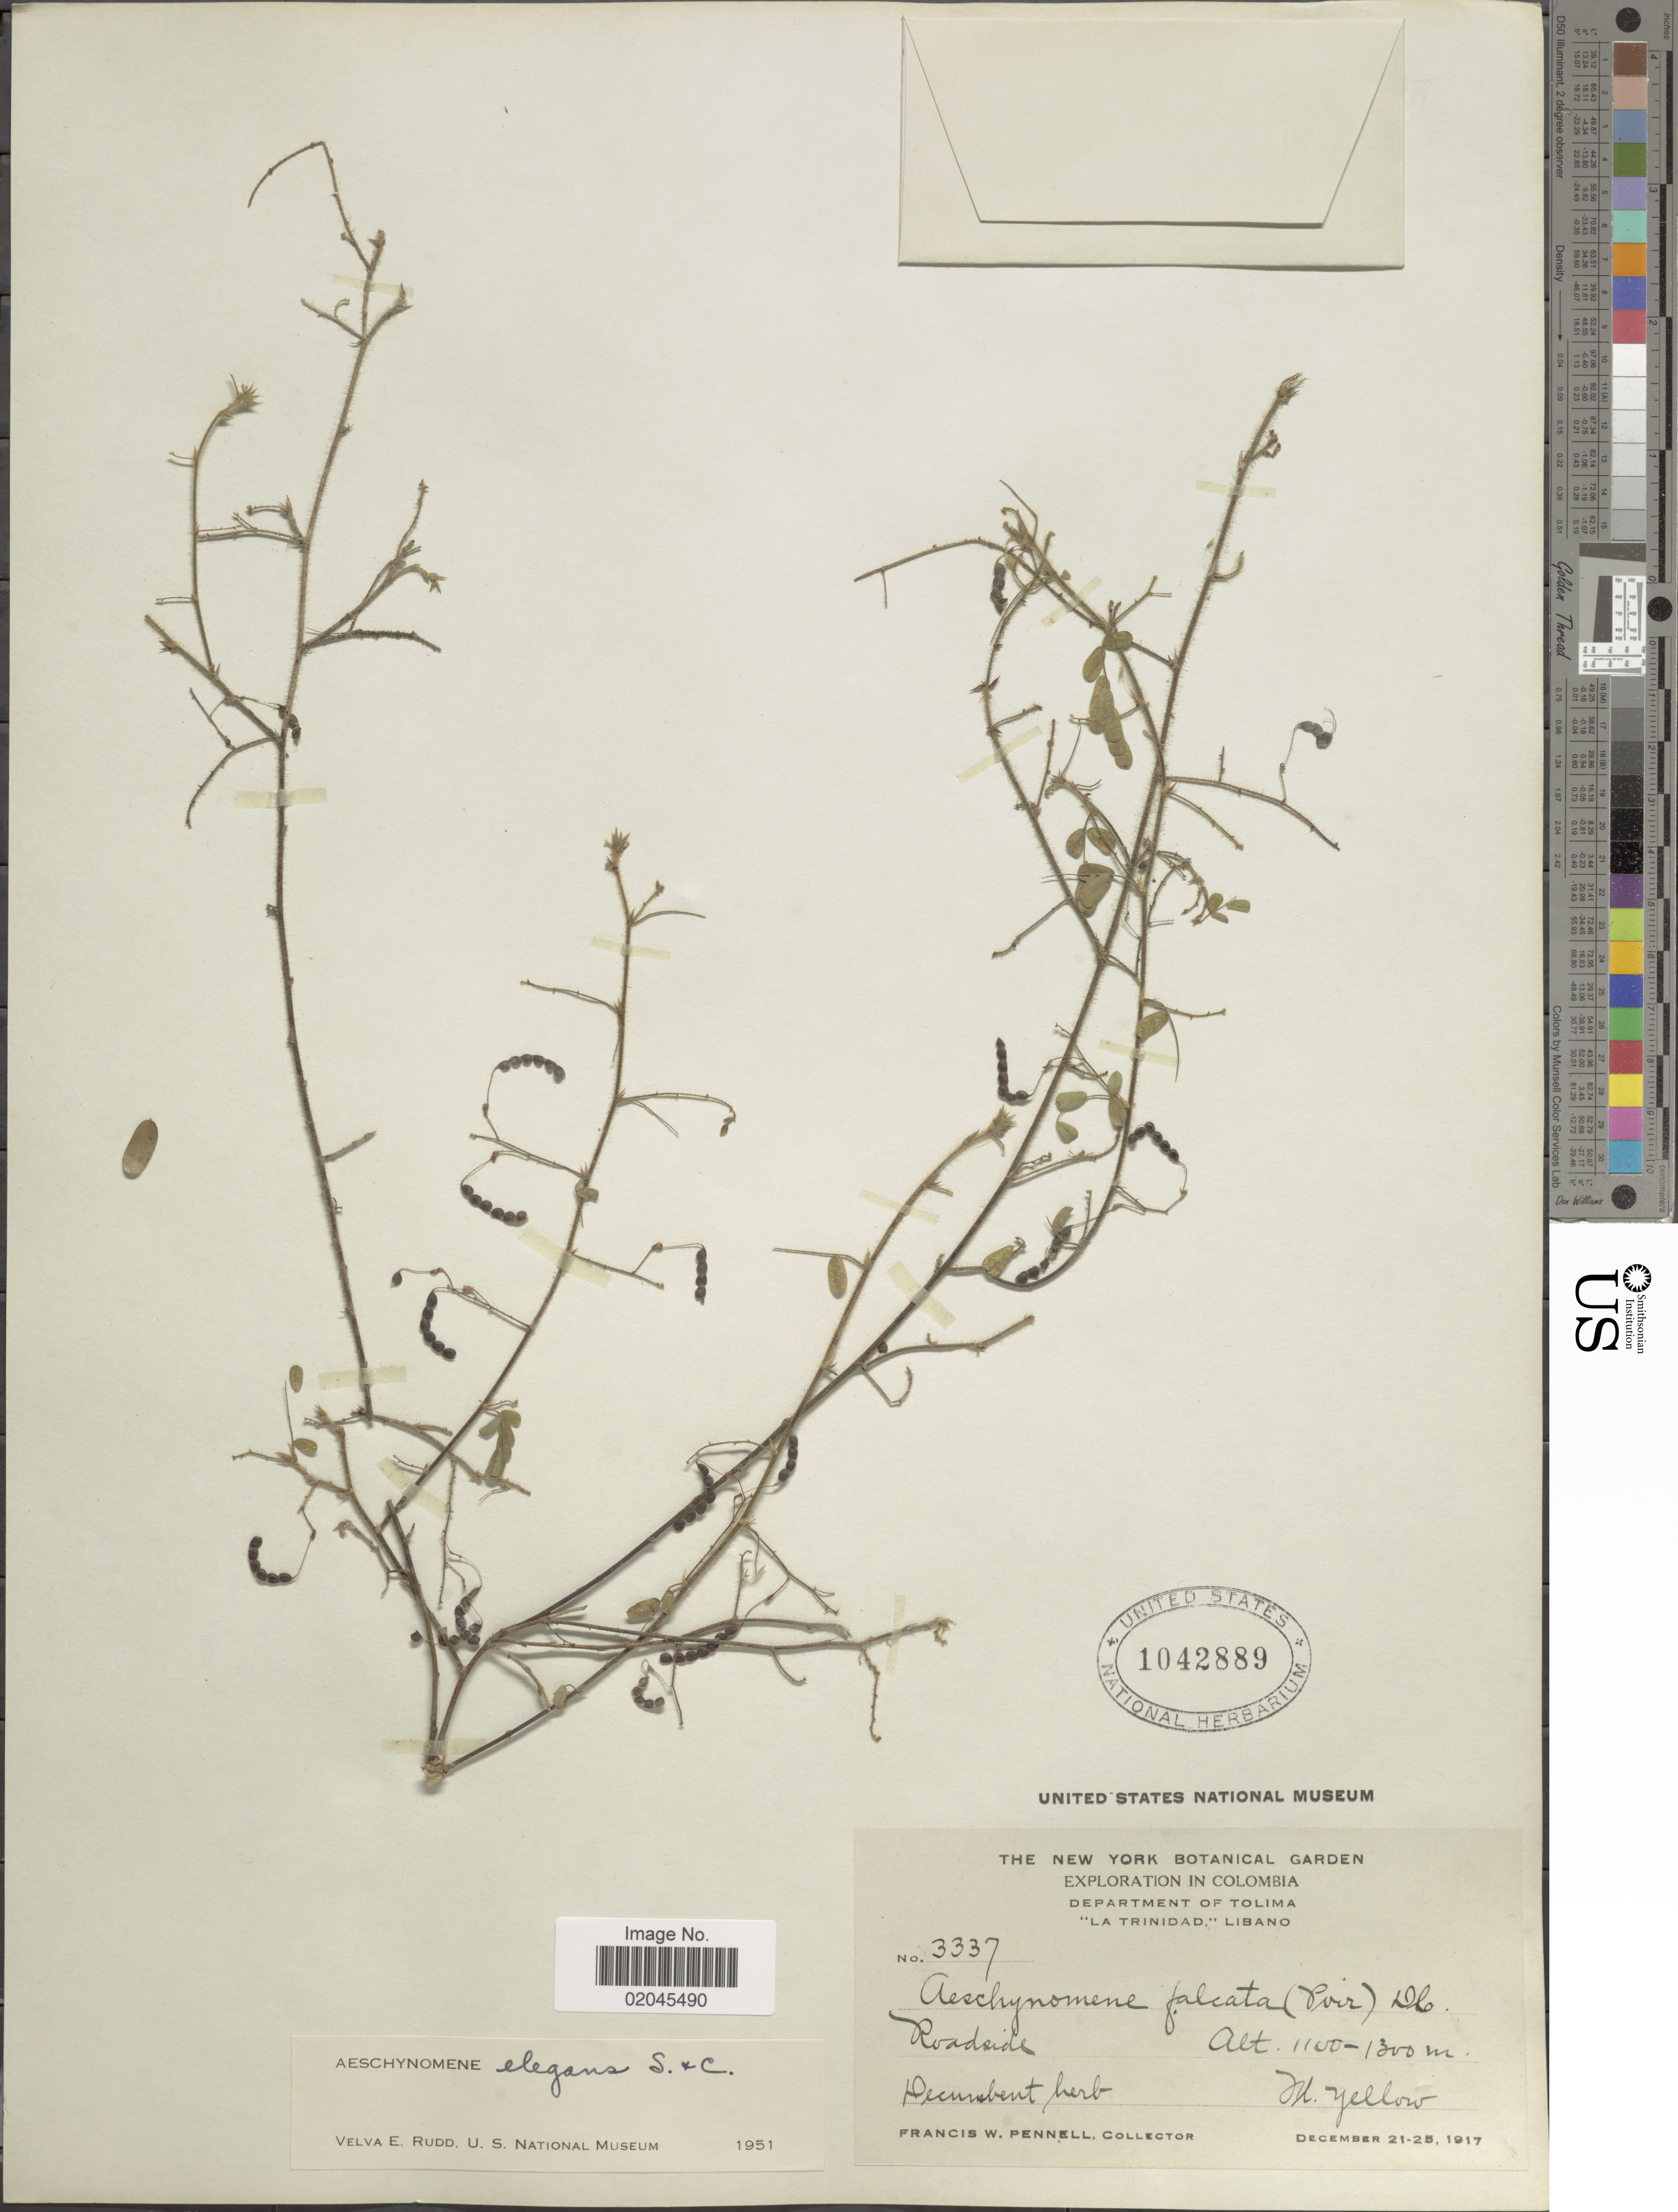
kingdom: Plantae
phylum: Tracheophyta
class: Magnoliopsida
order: Fabales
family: Fabaceae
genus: Aeschynomene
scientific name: Aeschynomene elegans var. elegans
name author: Cham. ex Schltdl.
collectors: F. W. Pennell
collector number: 3337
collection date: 1917-12-21/1917-12-25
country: Colombia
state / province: Tolima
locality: Department of Tolima, "La Trinidad" Libano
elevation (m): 1100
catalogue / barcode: US 1042889